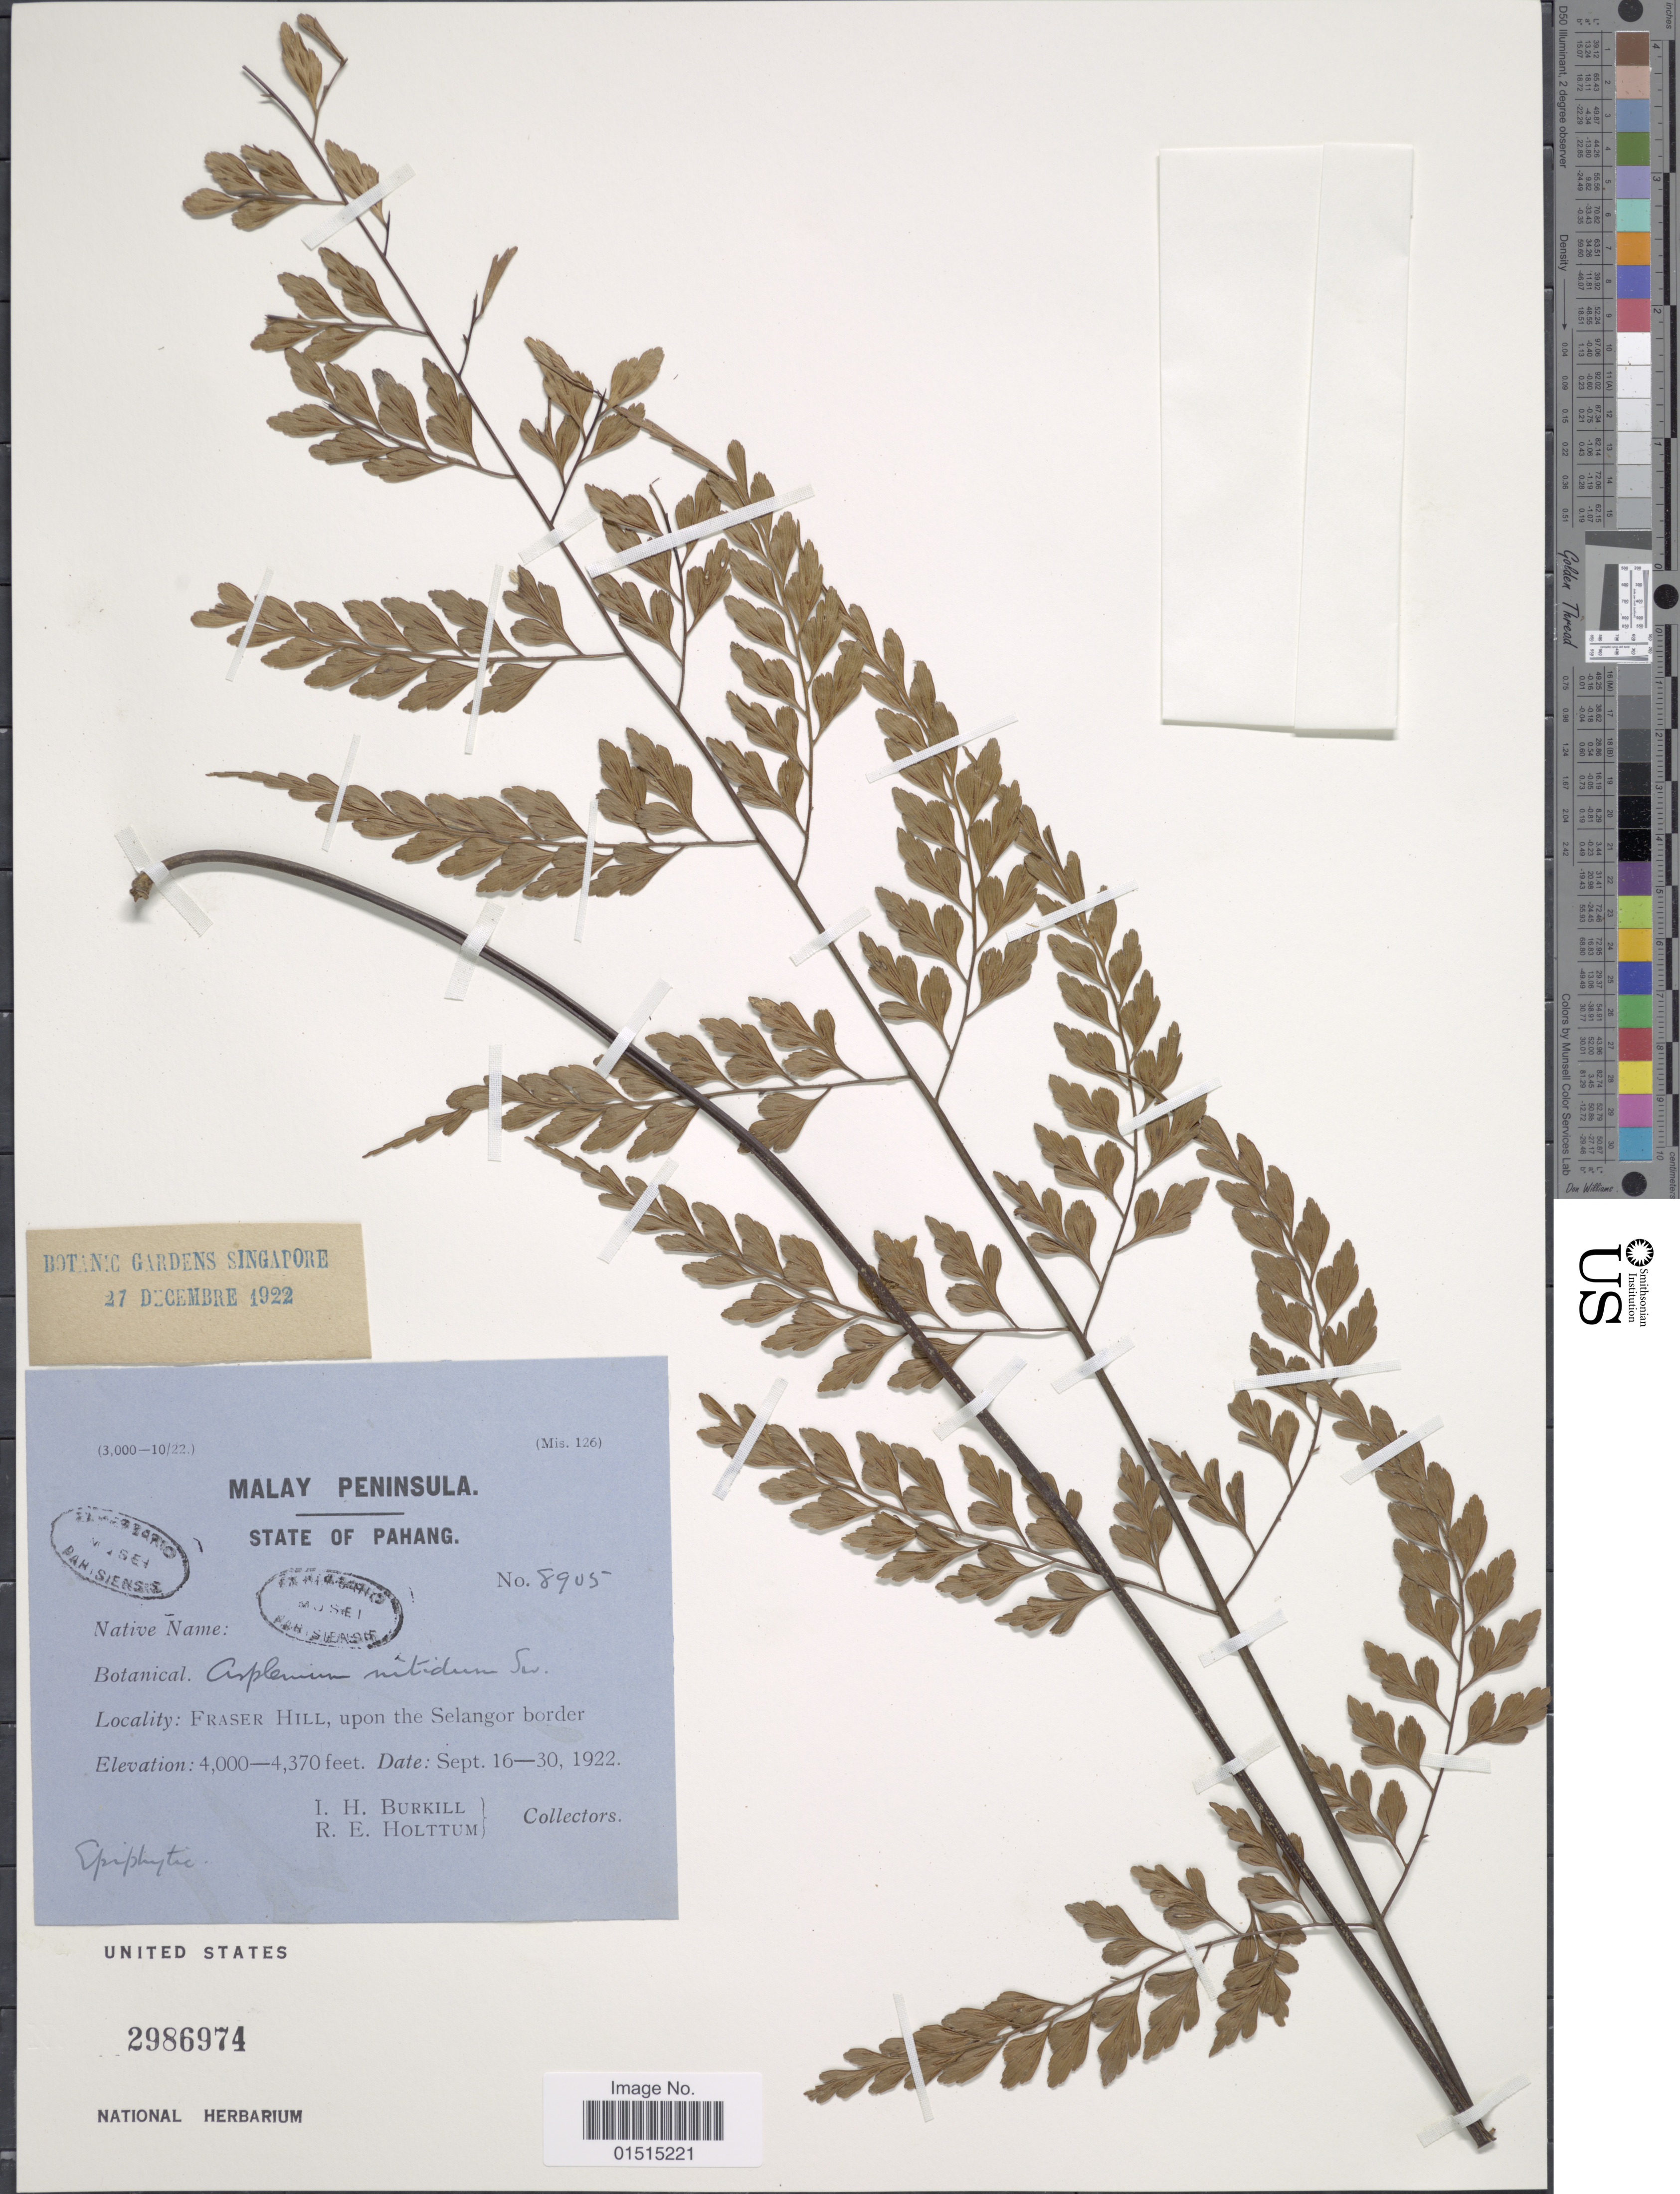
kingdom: Plantae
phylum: Tracheophyta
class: Polypodiopsida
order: Polypodiales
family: Aspleniaceae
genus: Asplenium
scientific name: Asplenium nitidum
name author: Sw.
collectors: I. H. Burkill & R. E. Holttum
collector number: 8905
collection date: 1922-09-16/1922-09-30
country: Malaysia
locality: Malay Peninsula, Fraser Hill, upon the Selangor border. State of Pahang.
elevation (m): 1219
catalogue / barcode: US 2986974